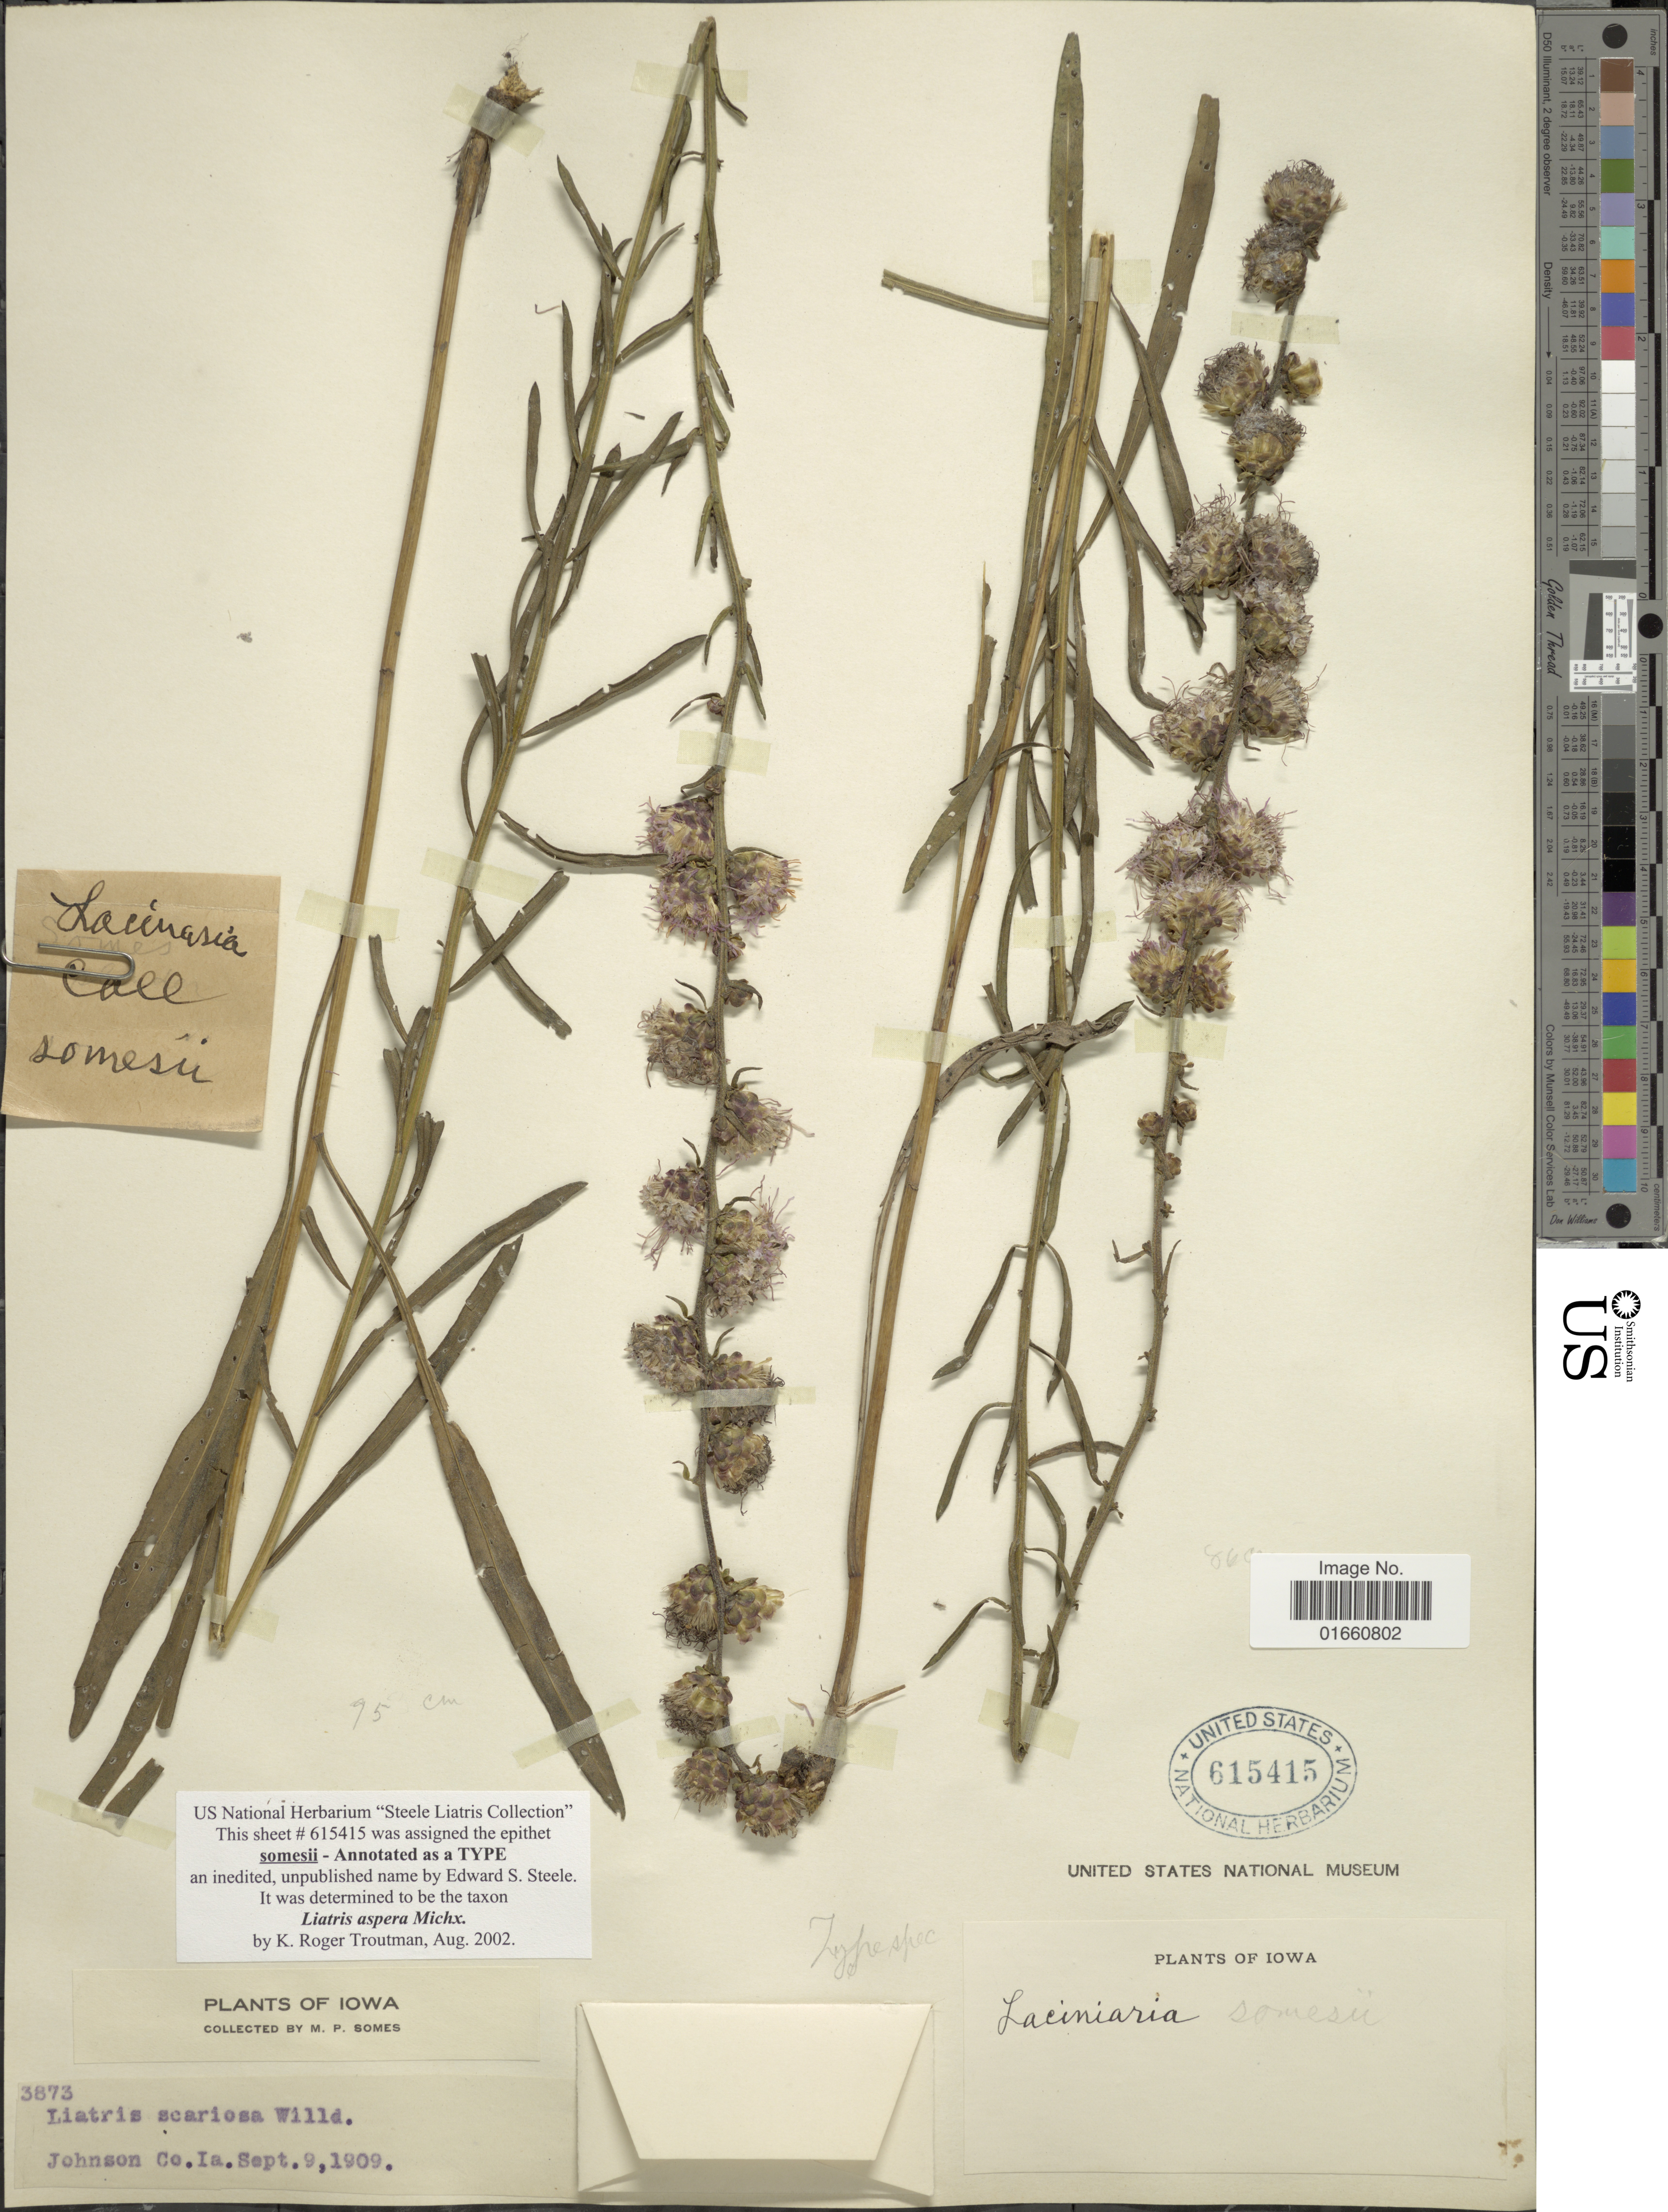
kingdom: Plantae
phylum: Tracheophyta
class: Magnoliopsida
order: Asterales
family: Asteraceae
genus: Liatris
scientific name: Liatris aspera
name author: Michx.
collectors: M. Somes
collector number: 3873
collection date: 1909-09-09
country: United States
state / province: Iowa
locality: Johnson Co.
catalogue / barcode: US 615415